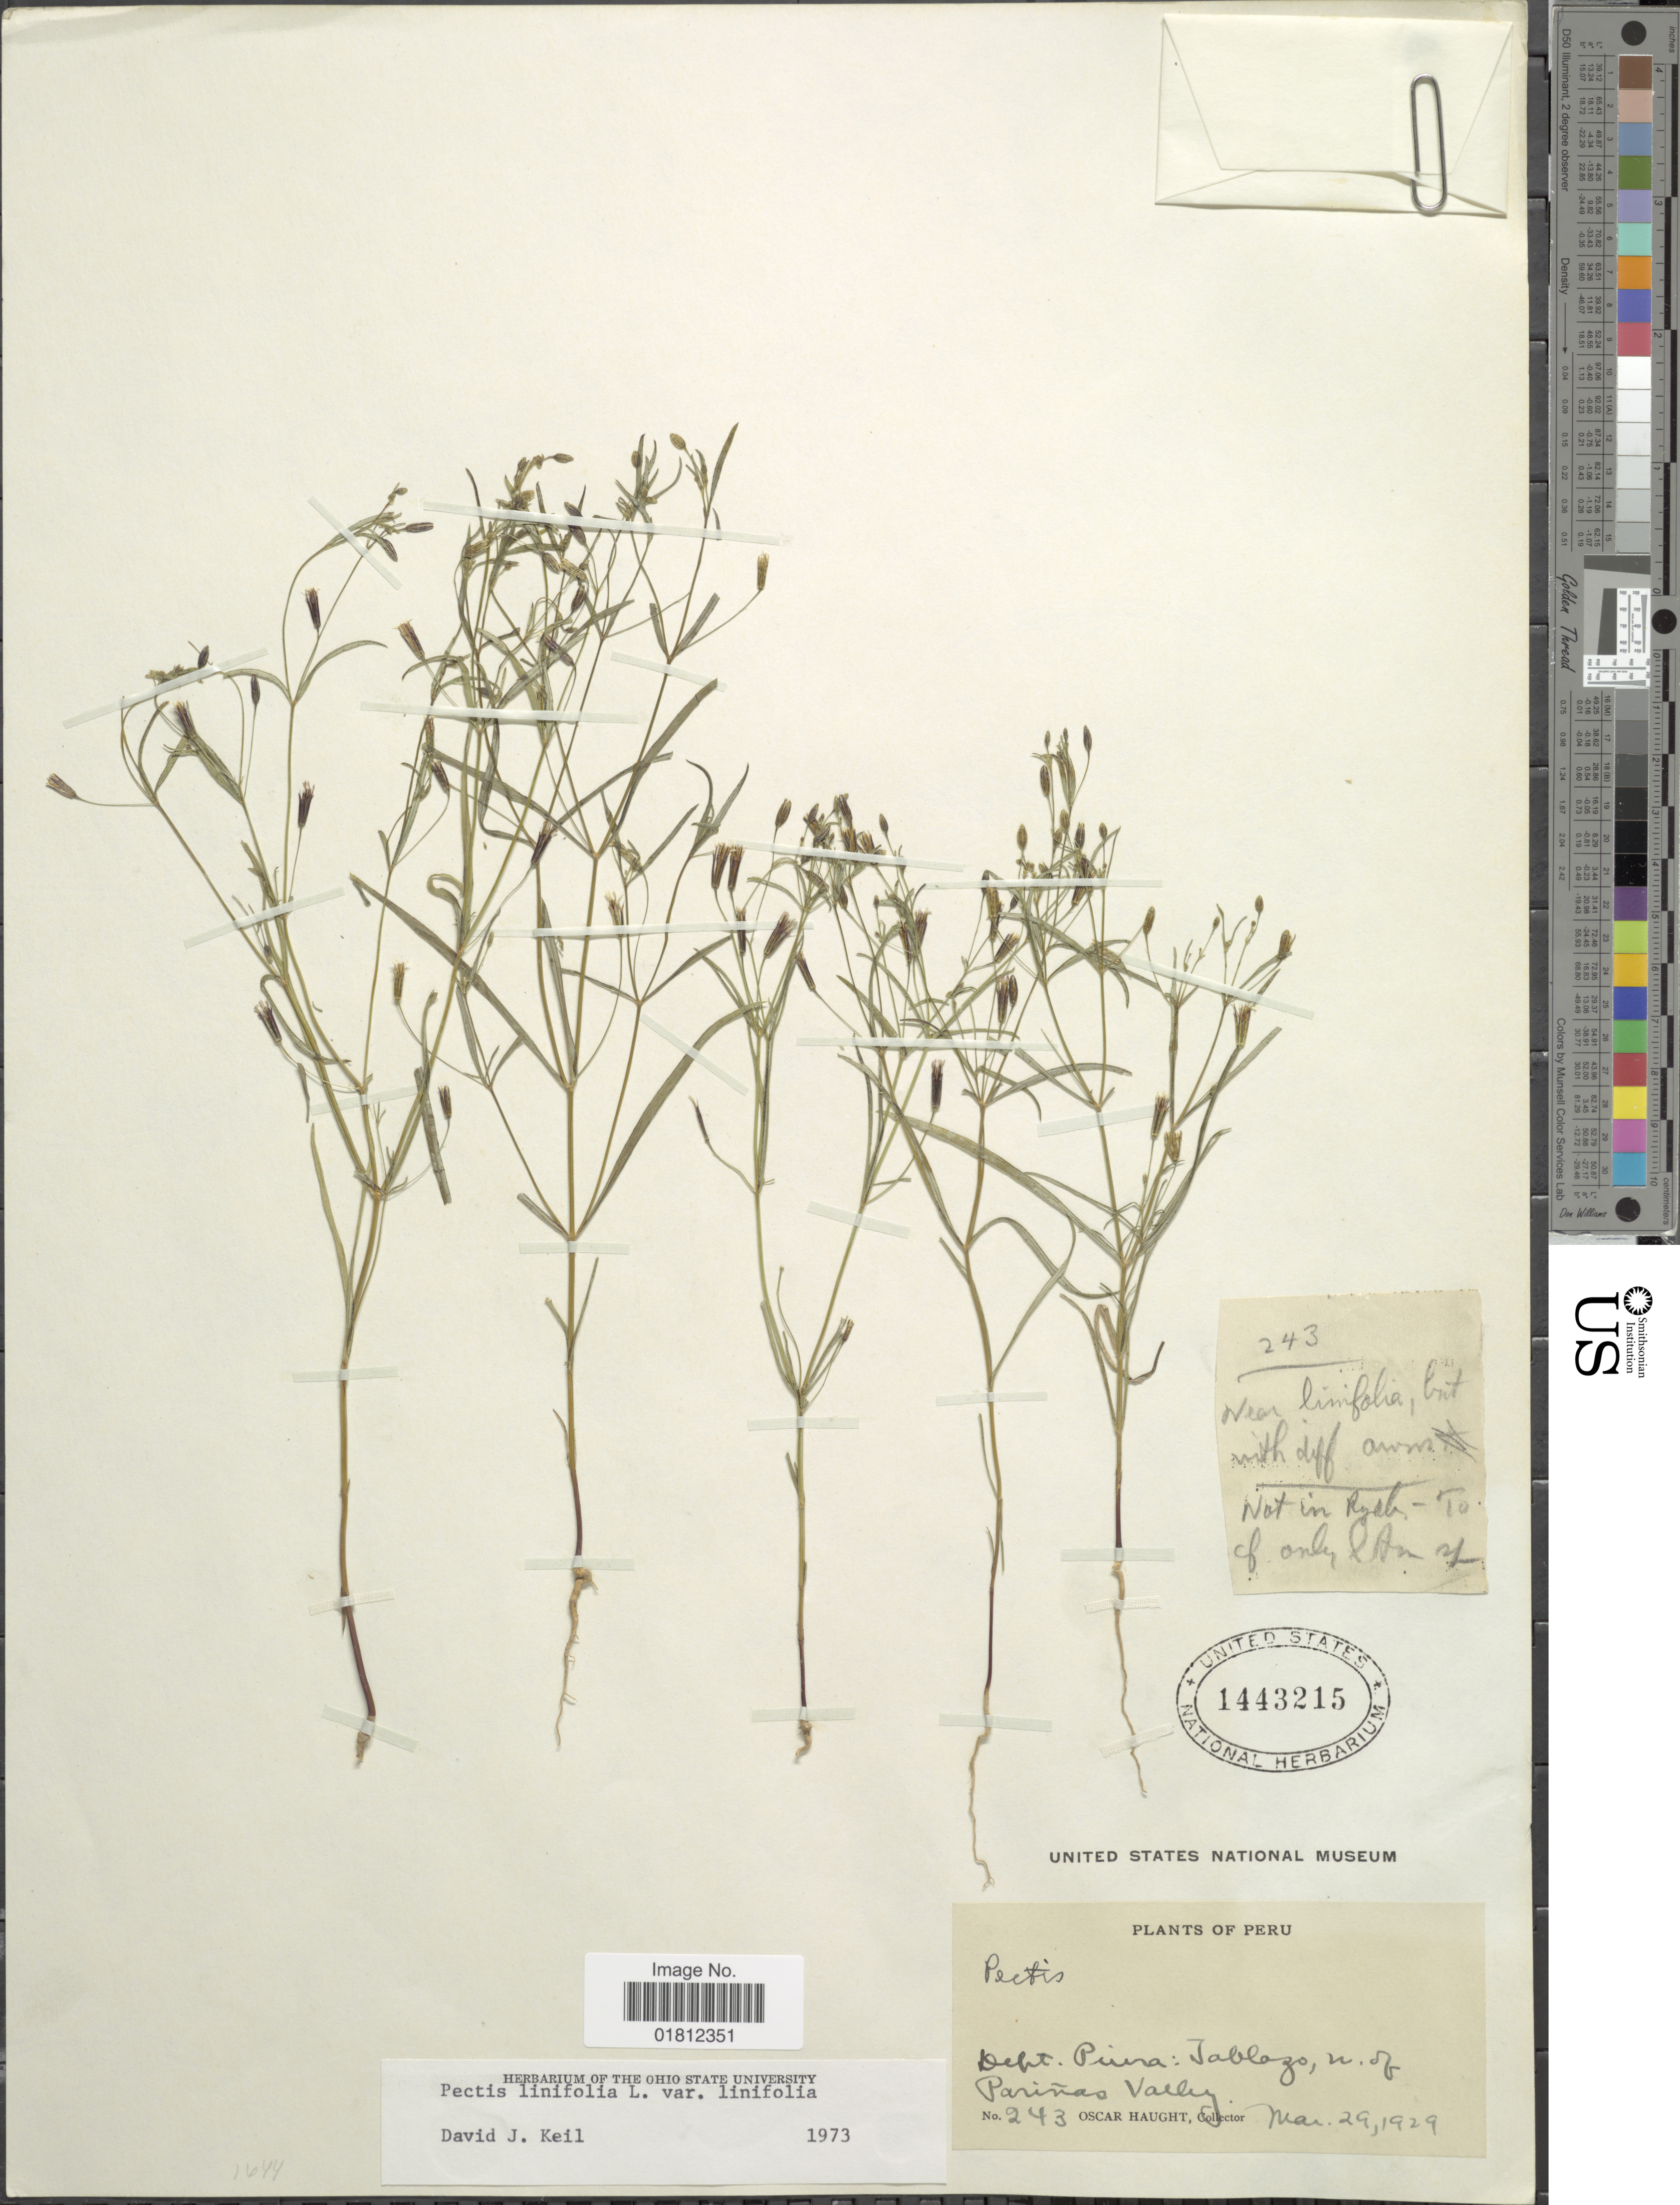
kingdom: Plantae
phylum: Tracheophyta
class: Magnoliopsida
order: Asterales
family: Asteraceae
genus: Pectis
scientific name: Pectis linifolia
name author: L.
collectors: O. Haught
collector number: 243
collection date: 1929-03-29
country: Peru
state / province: Piura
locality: Dept. Piura: Tablazo, n. of Parinas Valley.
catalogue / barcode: US 1443215